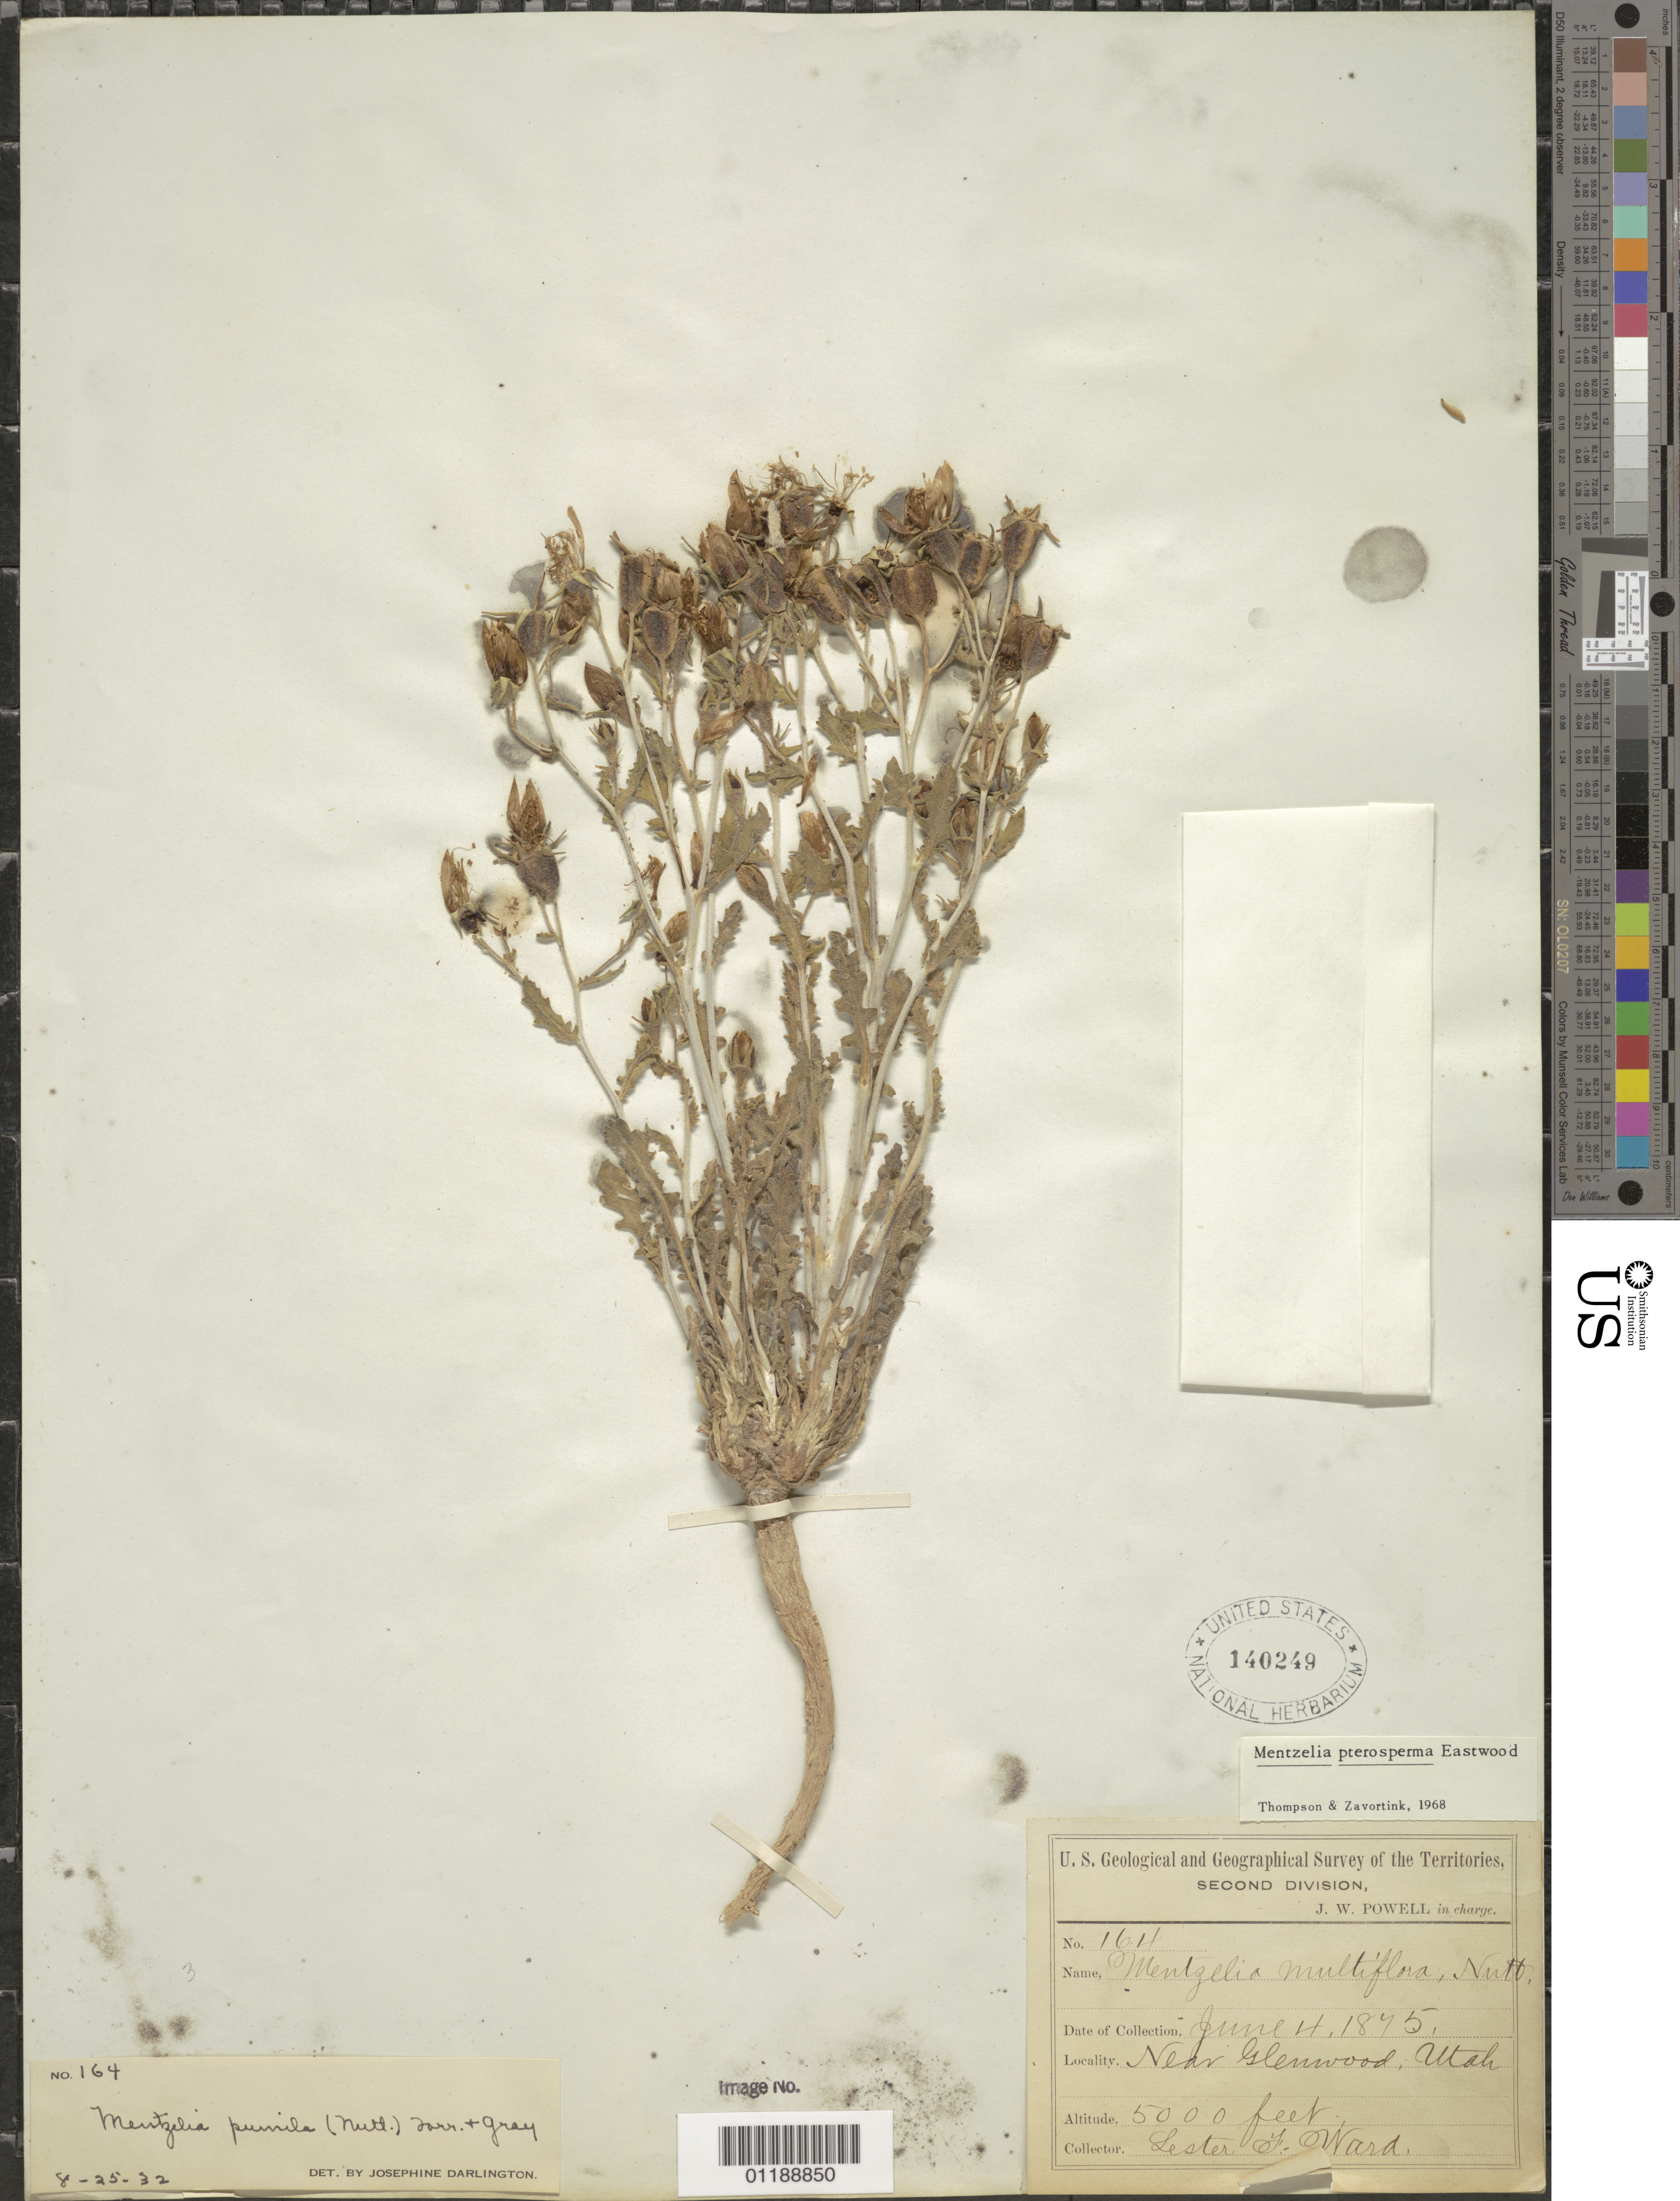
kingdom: Plantae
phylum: Tracheophyta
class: Magnoliopsida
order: Cornales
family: Loasaceae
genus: Mentzelia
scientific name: Mentzelia pterosperma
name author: Eastw.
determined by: Zavortink, J. E.; Thompson, H. J.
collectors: L. F. Ward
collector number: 164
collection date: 1875-06-04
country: United States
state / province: Utah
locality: Near Glenwood.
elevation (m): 1524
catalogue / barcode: US 140249